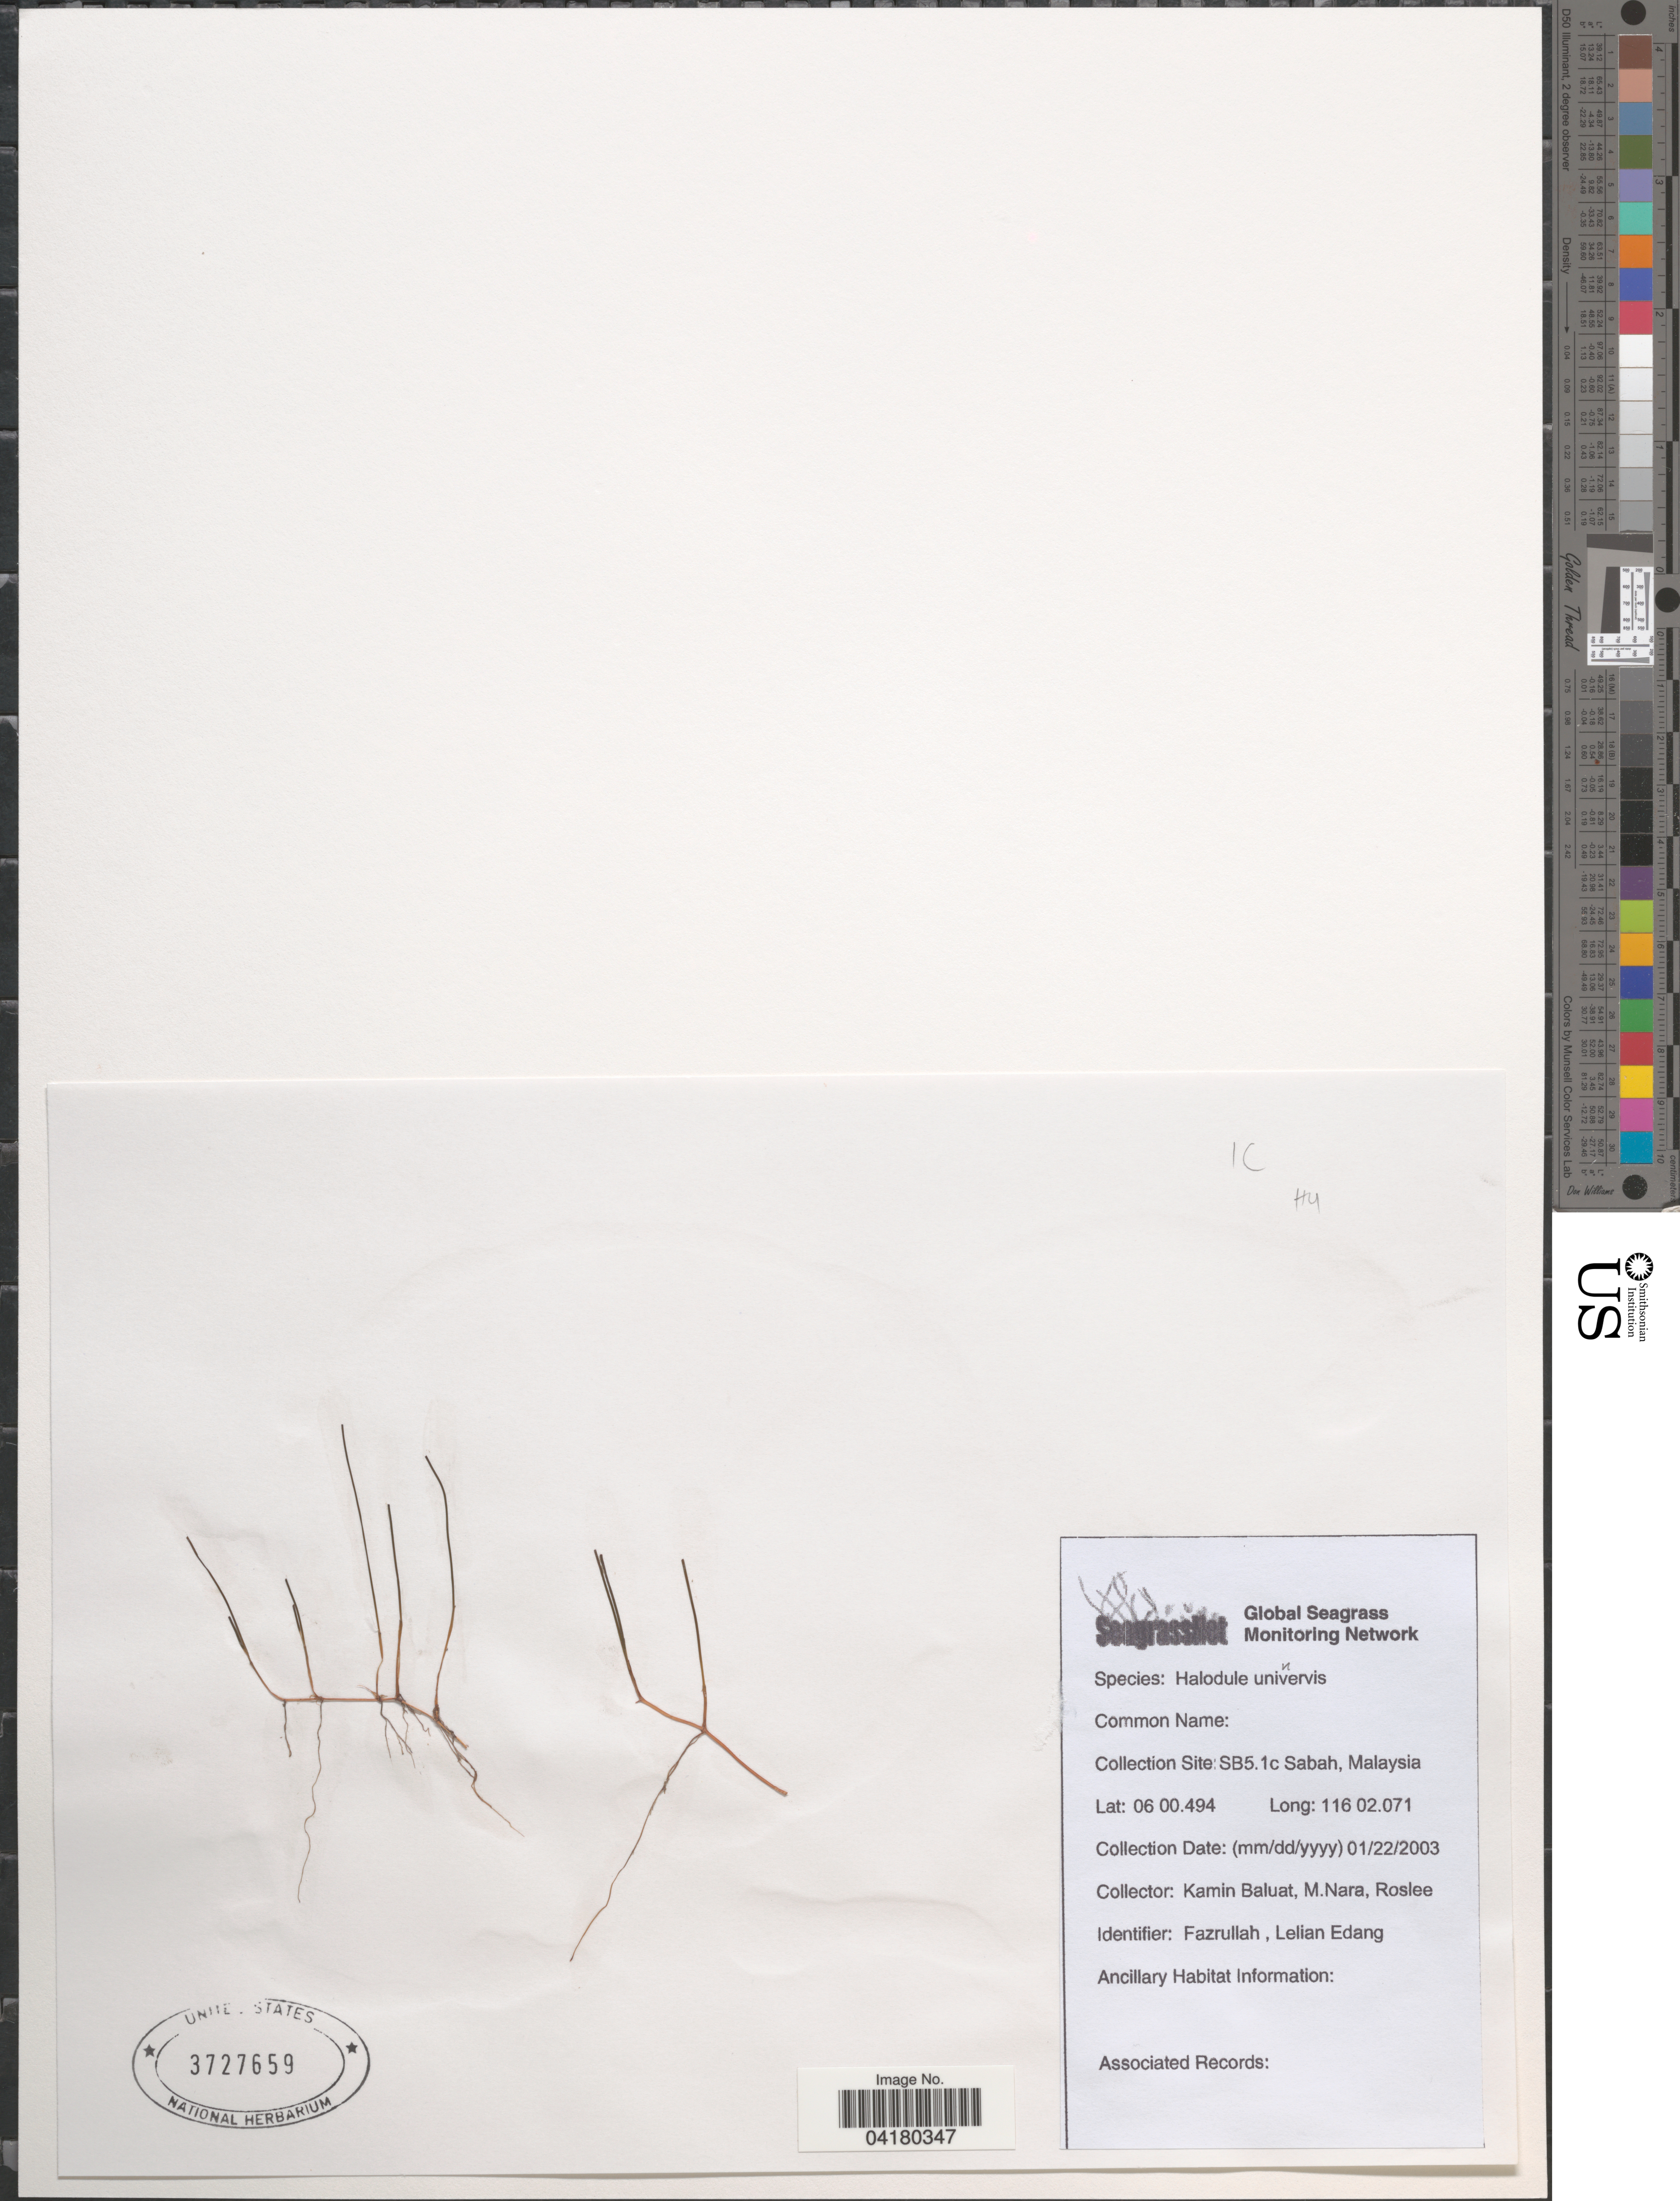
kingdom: Plantae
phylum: Tracheophyta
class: Liliopsida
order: Alismatales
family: Cymodoceaceae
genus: Halodule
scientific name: Halodule uninervis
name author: (Forssk.) Asch.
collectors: K. Baluat, M. Nara & Roslee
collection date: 2003-01-22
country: Malaysia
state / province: Sabah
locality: SB5.1c.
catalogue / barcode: US 3727659